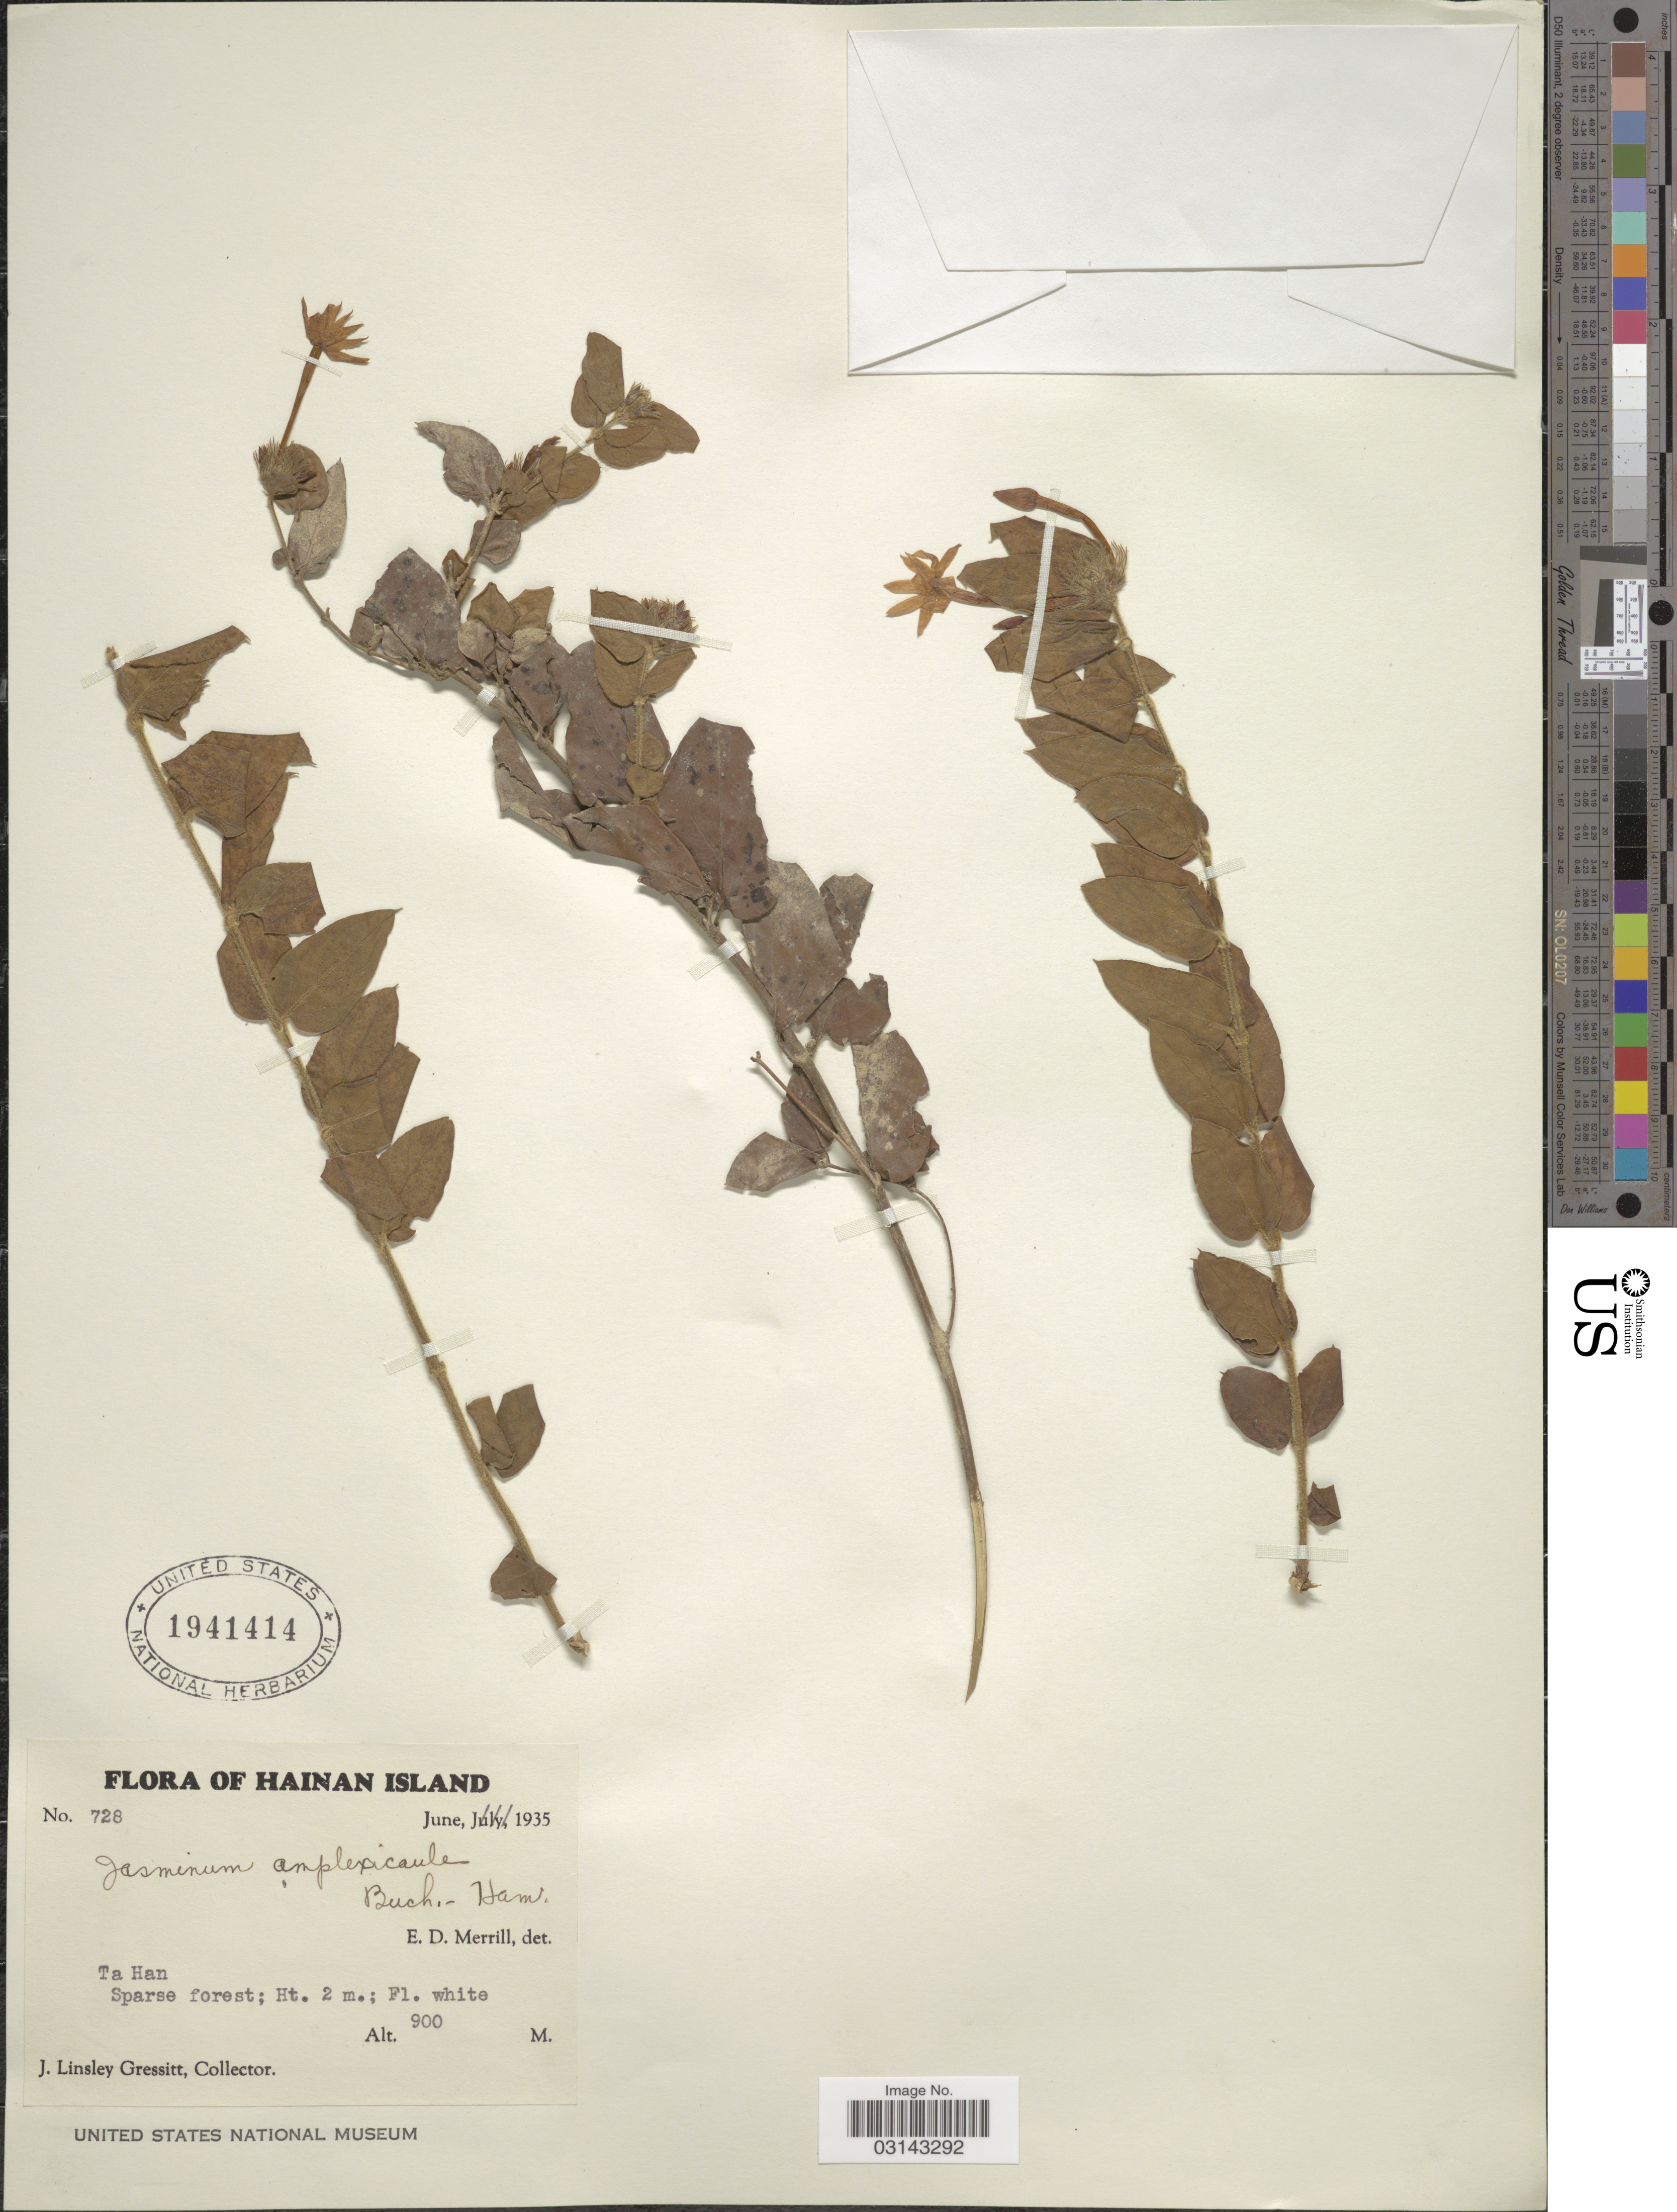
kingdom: Plantae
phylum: Tracheophyta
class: Magnoliopsida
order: Lamiales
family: Oleaceae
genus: Jasminum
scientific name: Jasminum elongatum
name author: (P.J. Bergius) Willd.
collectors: J. Gressitt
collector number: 728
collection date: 1935-06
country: China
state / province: Hainan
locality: Ta Han. Sparse forest.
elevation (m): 900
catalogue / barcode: US 1941414